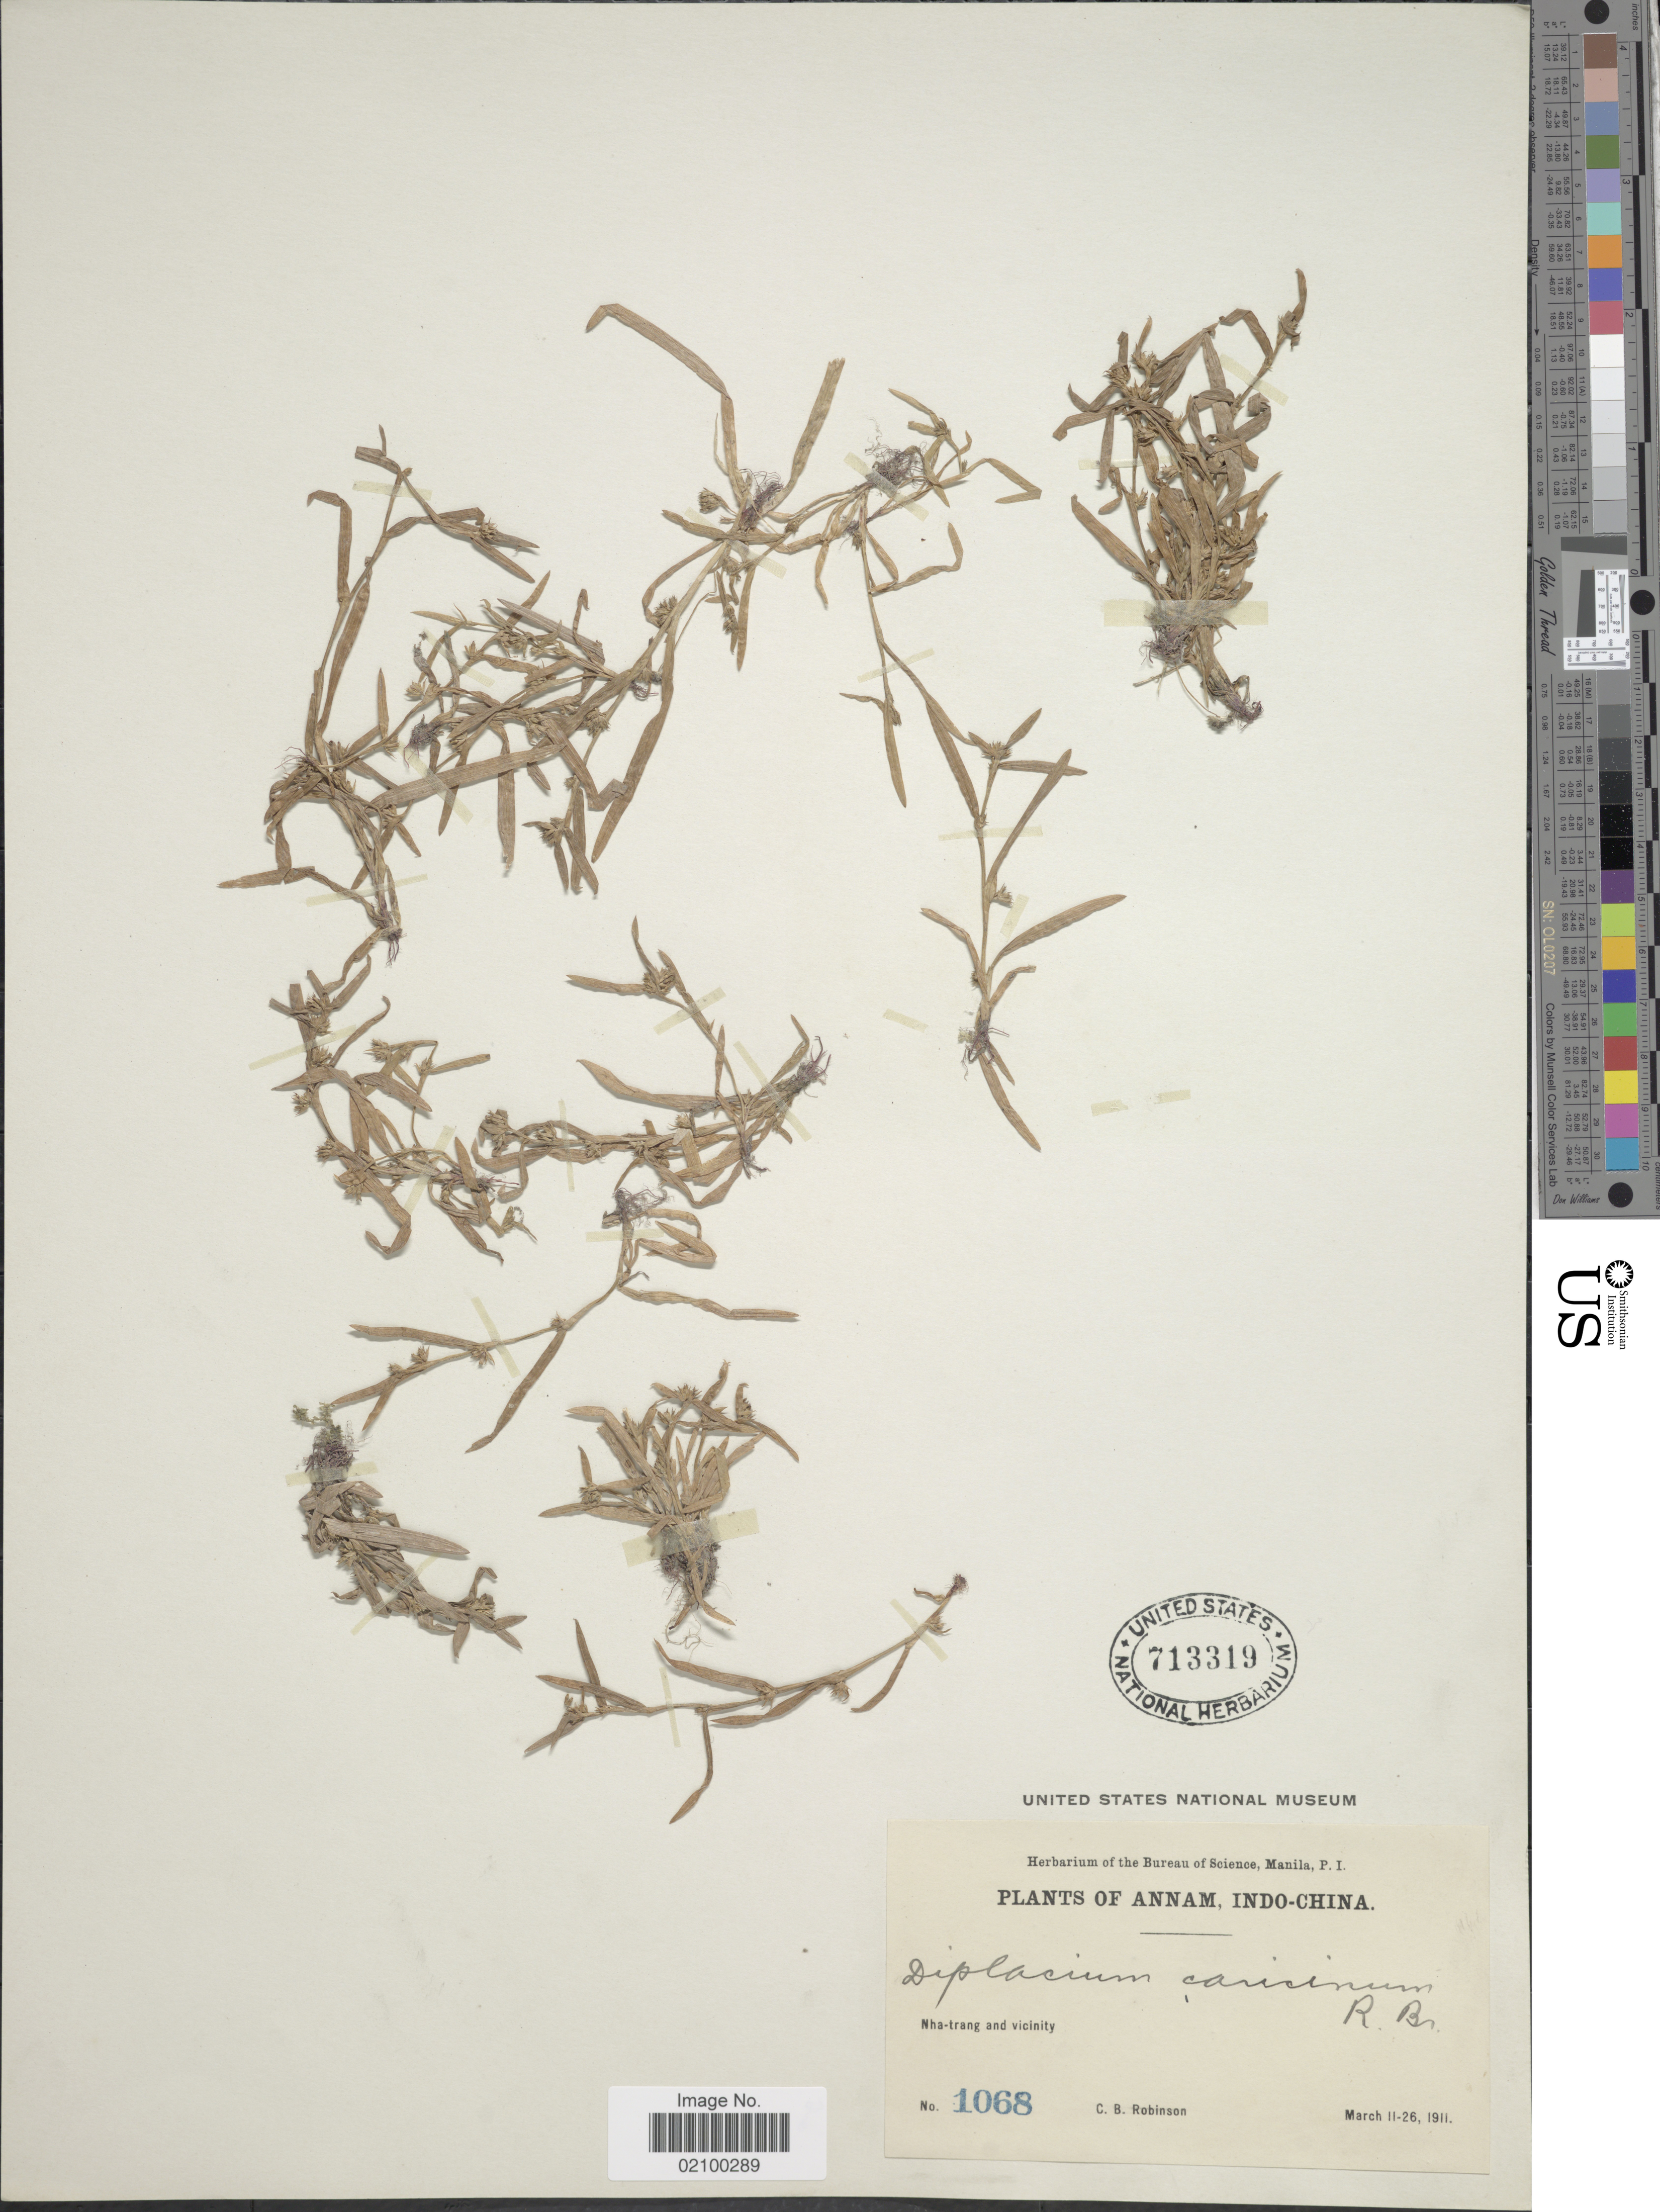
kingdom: Plantae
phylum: Tracheophyta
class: Liliopsida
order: Poales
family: Cyperaceae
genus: Diplacrum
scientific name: Diplacrum caricinum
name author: R. Br.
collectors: C. Robinson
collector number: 1068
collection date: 1911-03-11/1911-03-26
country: Vietnam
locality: Annam, Indo-China, Nha-trang and vicinity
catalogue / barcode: US 713319